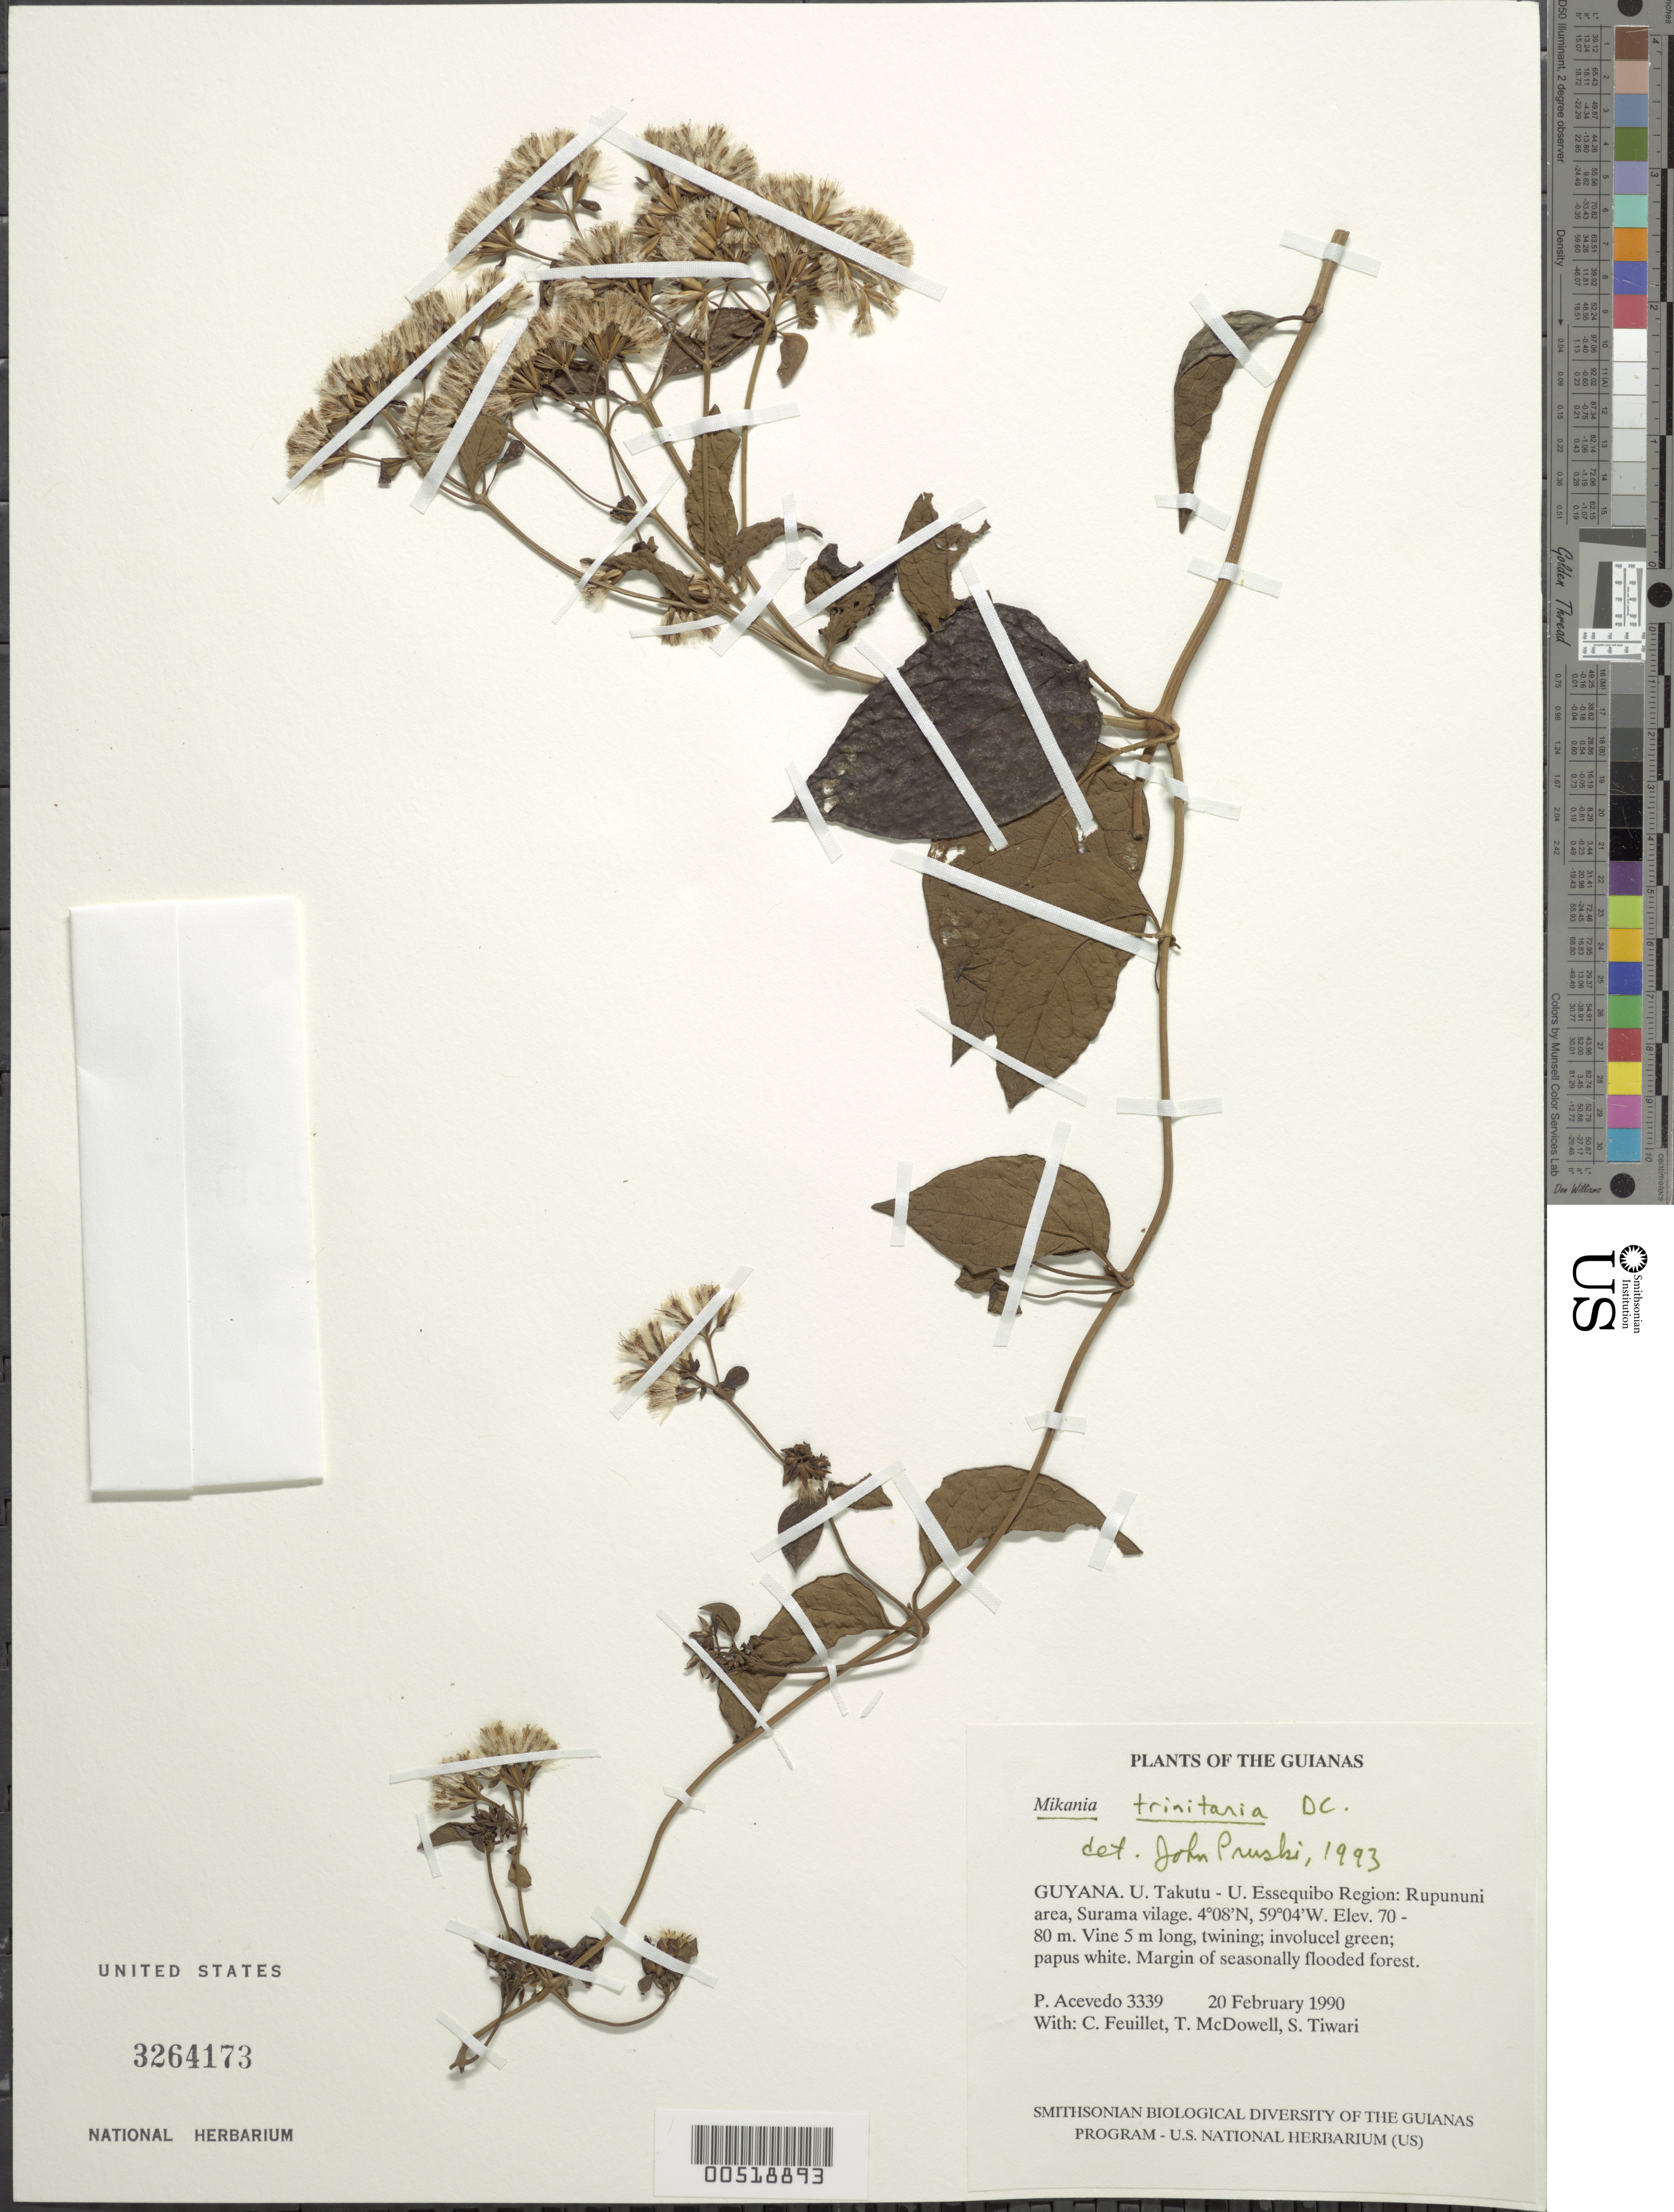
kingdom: Plantae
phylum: Tracheophyta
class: Magnoliopsida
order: Asterales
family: Asteraceae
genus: Mikania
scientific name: Mikania trinitaria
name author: DC.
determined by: Pruski, J. F.; Funk, V. A.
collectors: P. Acevedo-Rodr., C. Feuillet, T. McDowell & S. Tiwari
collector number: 3339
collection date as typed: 20 Feb 1990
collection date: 1990-02-20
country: Guyana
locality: U. Takutu - U. Essequibo. Rupununi area, Surama vilage.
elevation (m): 70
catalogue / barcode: US 3264173